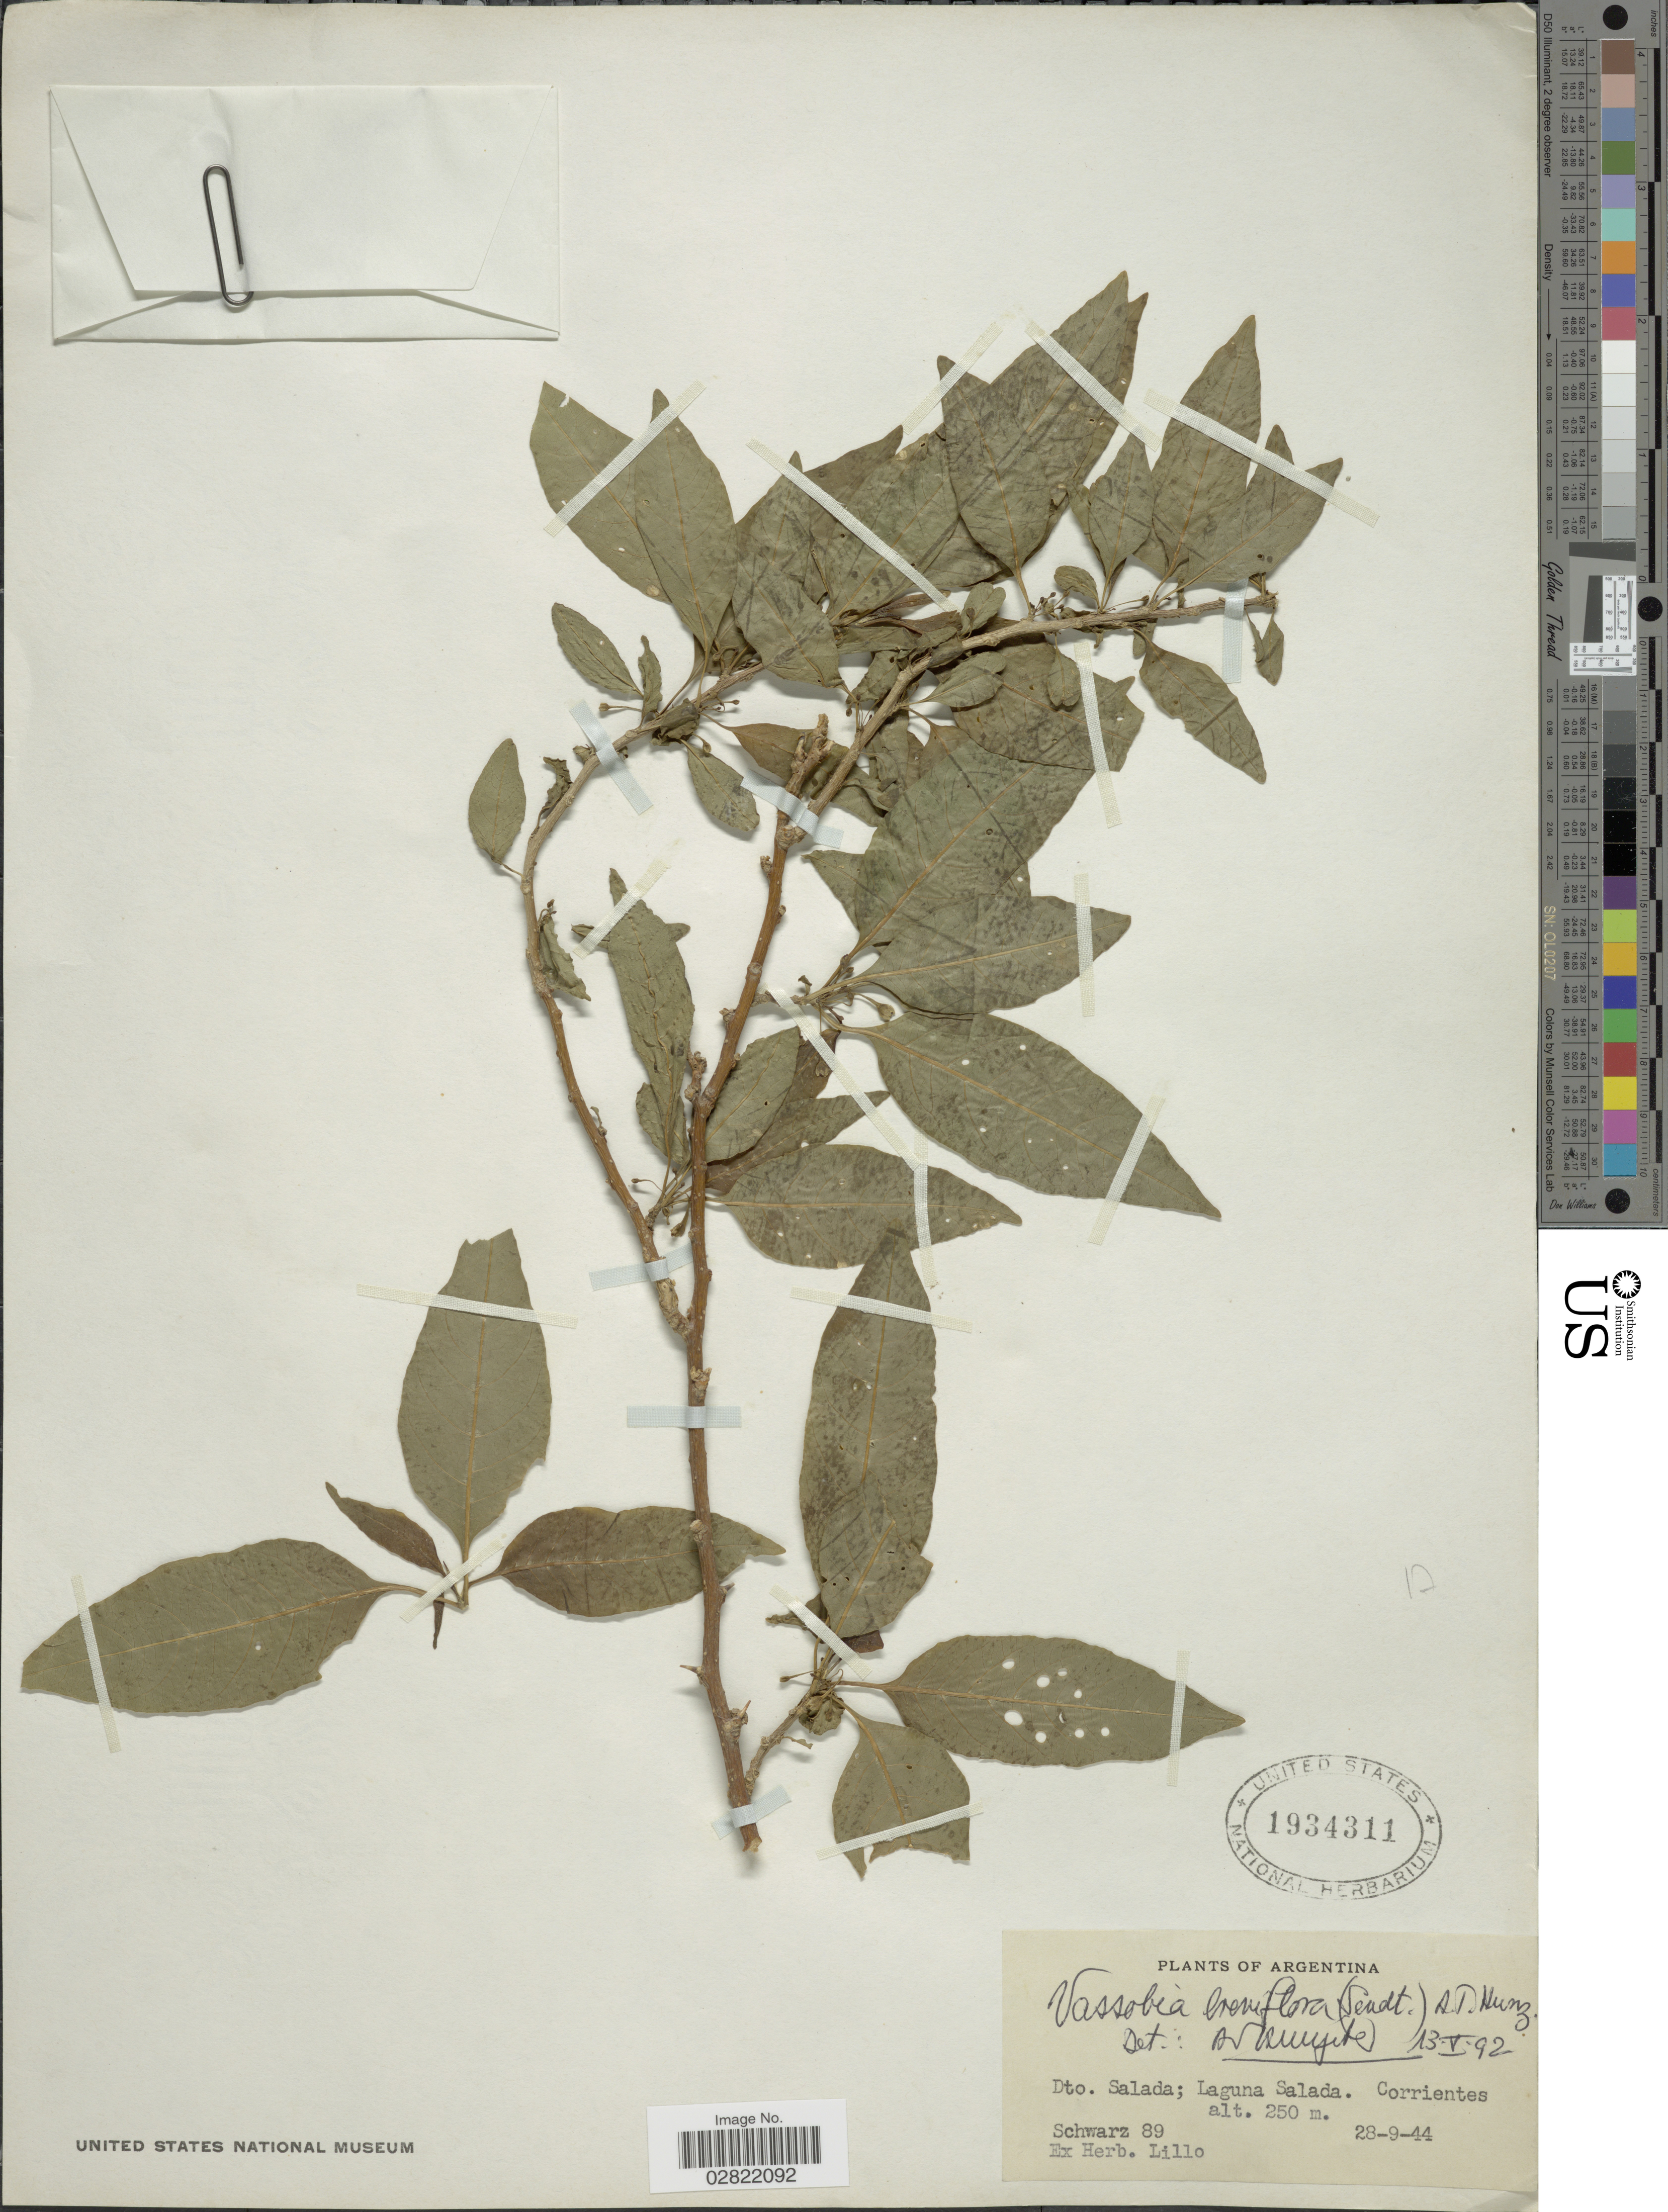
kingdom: Plantae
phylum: Tracheophyta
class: Magnoliopsida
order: Solanales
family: Solanaceae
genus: Vassobia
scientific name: Vassobia breviflora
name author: (Sendt.) Hunz.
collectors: -. Schwarz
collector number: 89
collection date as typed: Transcribed d/m/y: 28/9/44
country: Argentina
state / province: Corrientes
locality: Dto. Salada; Laguna Salada, Corrientes.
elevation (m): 250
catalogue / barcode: US 1934311